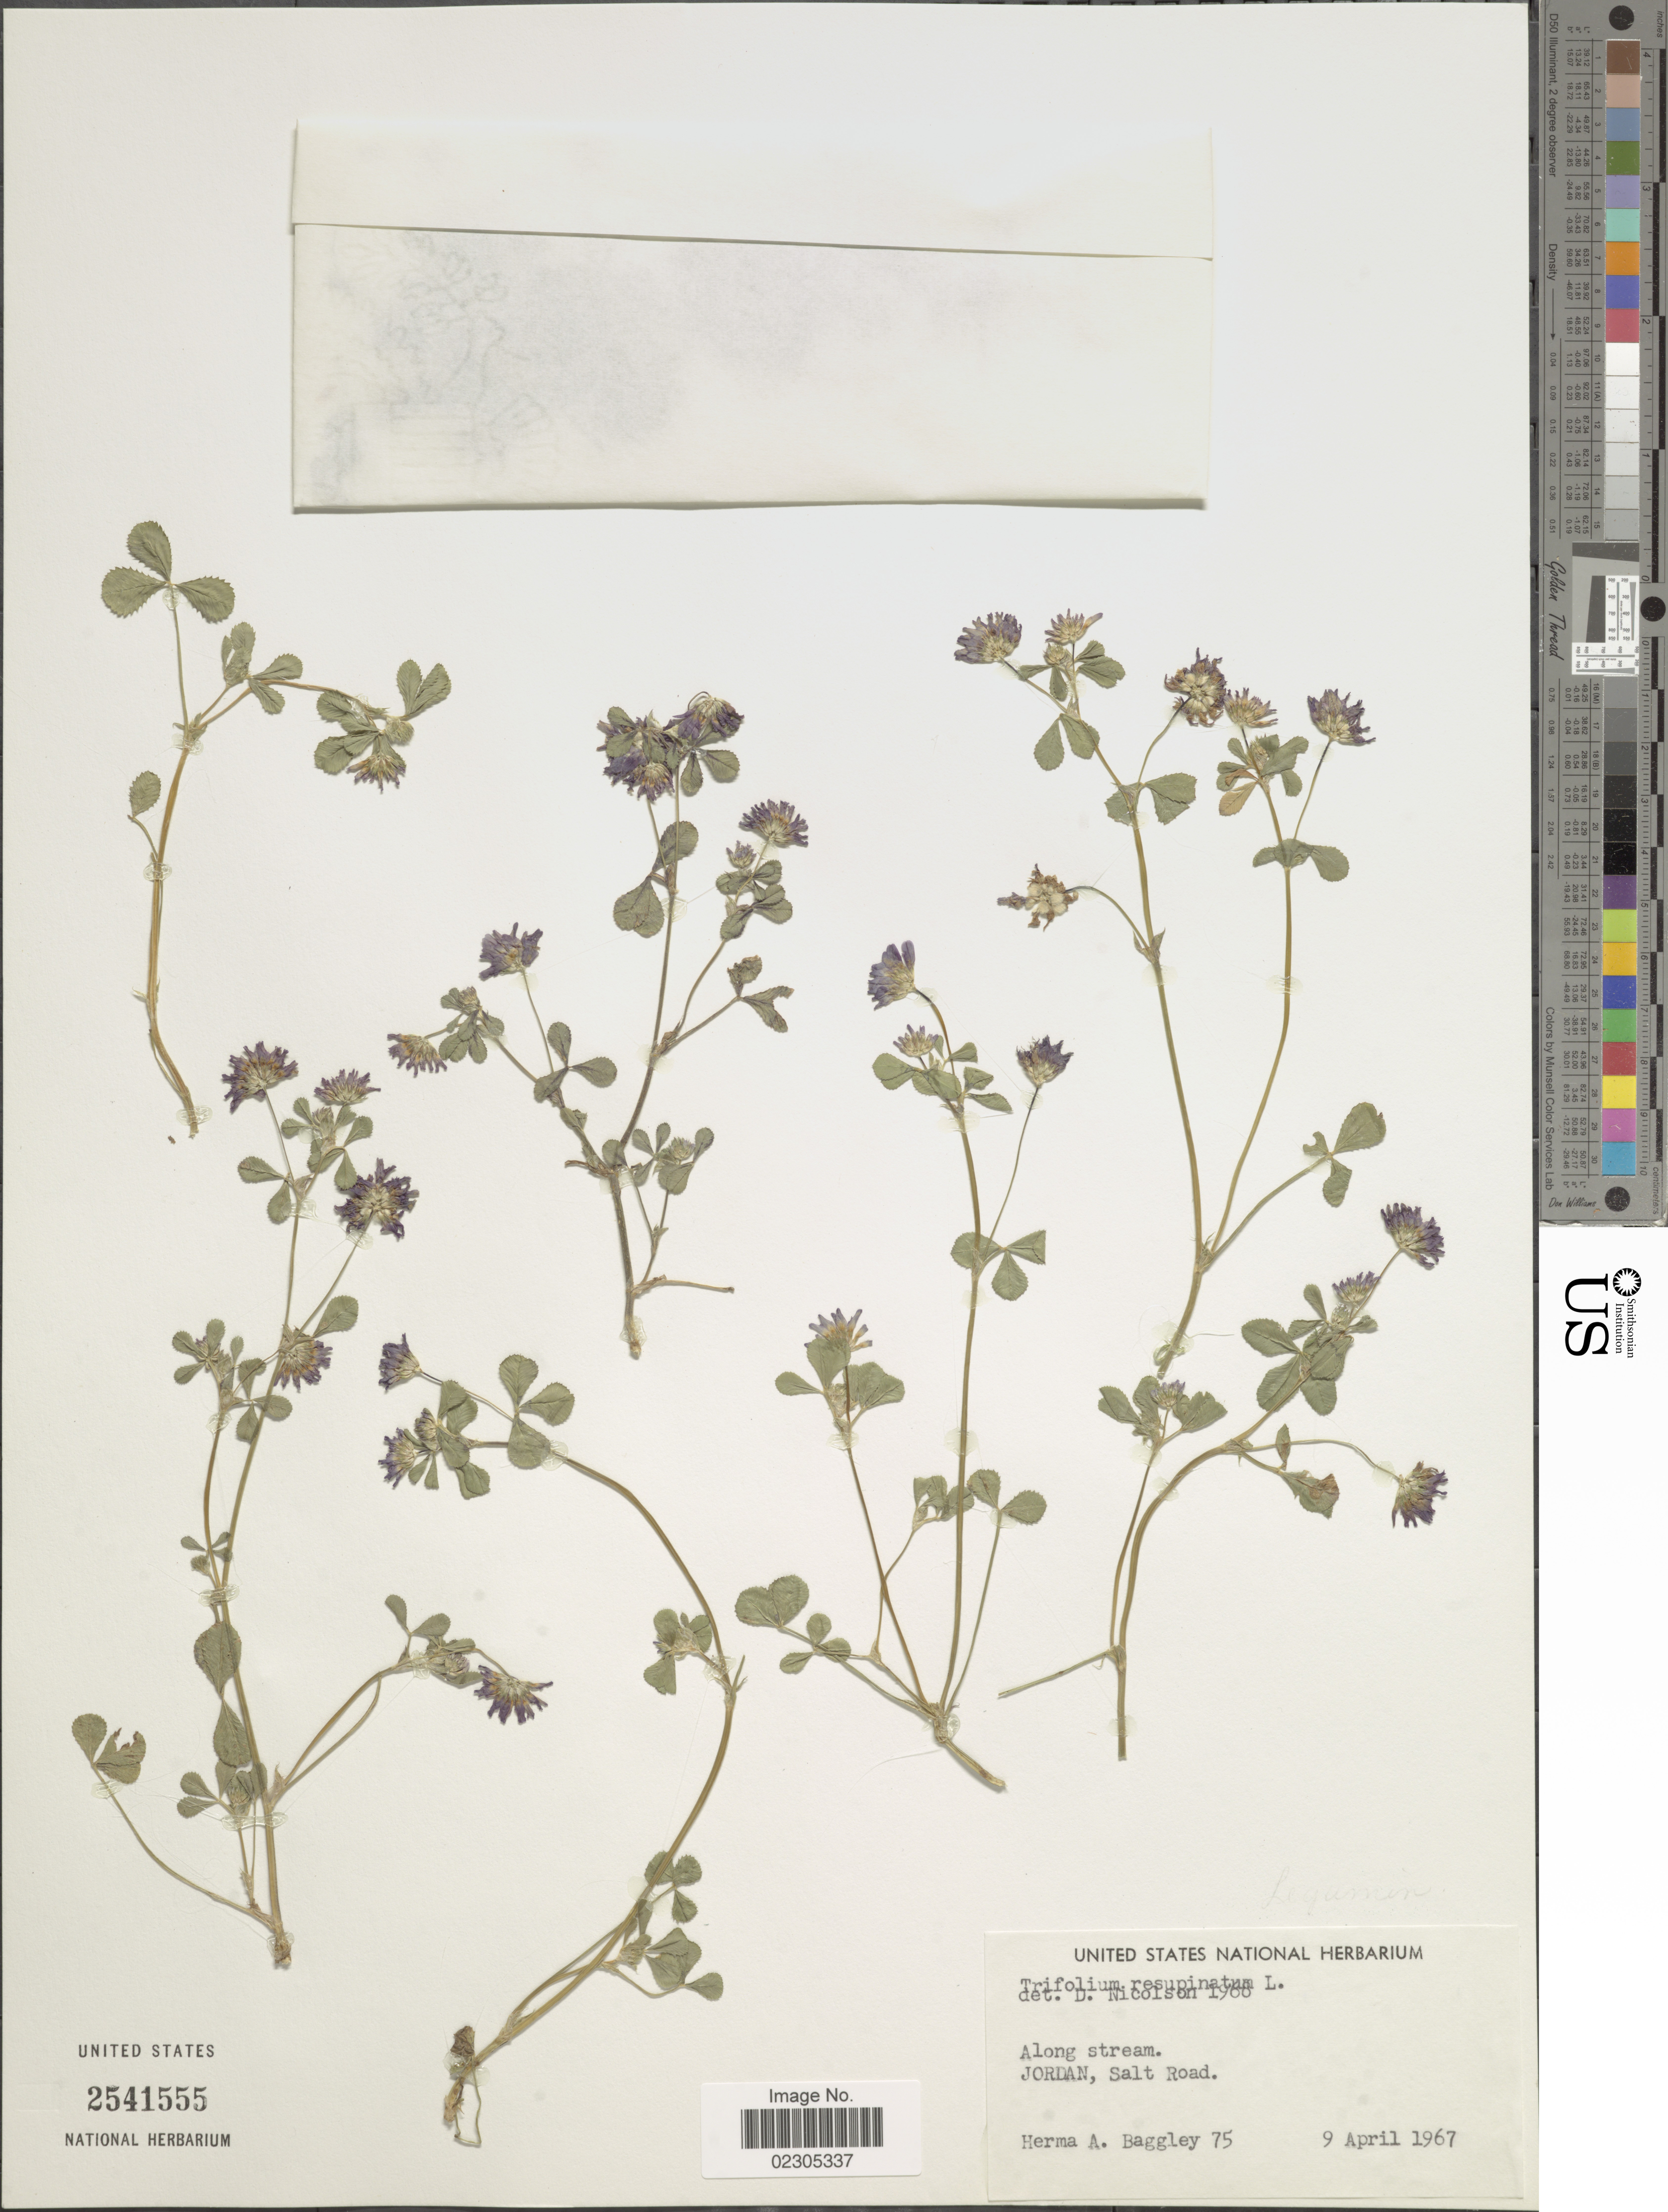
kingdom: Plantae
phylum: Tracheophyta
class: Magnoliopsida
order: Fabales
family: Fabaceae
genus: Trifolium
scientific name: Trifolium resupinatum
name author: L.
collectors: H. Baggley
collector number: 75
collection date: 1967-04-09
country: Jordan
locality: Along stream, Jordan, Salt Road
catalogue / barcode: US 2541555